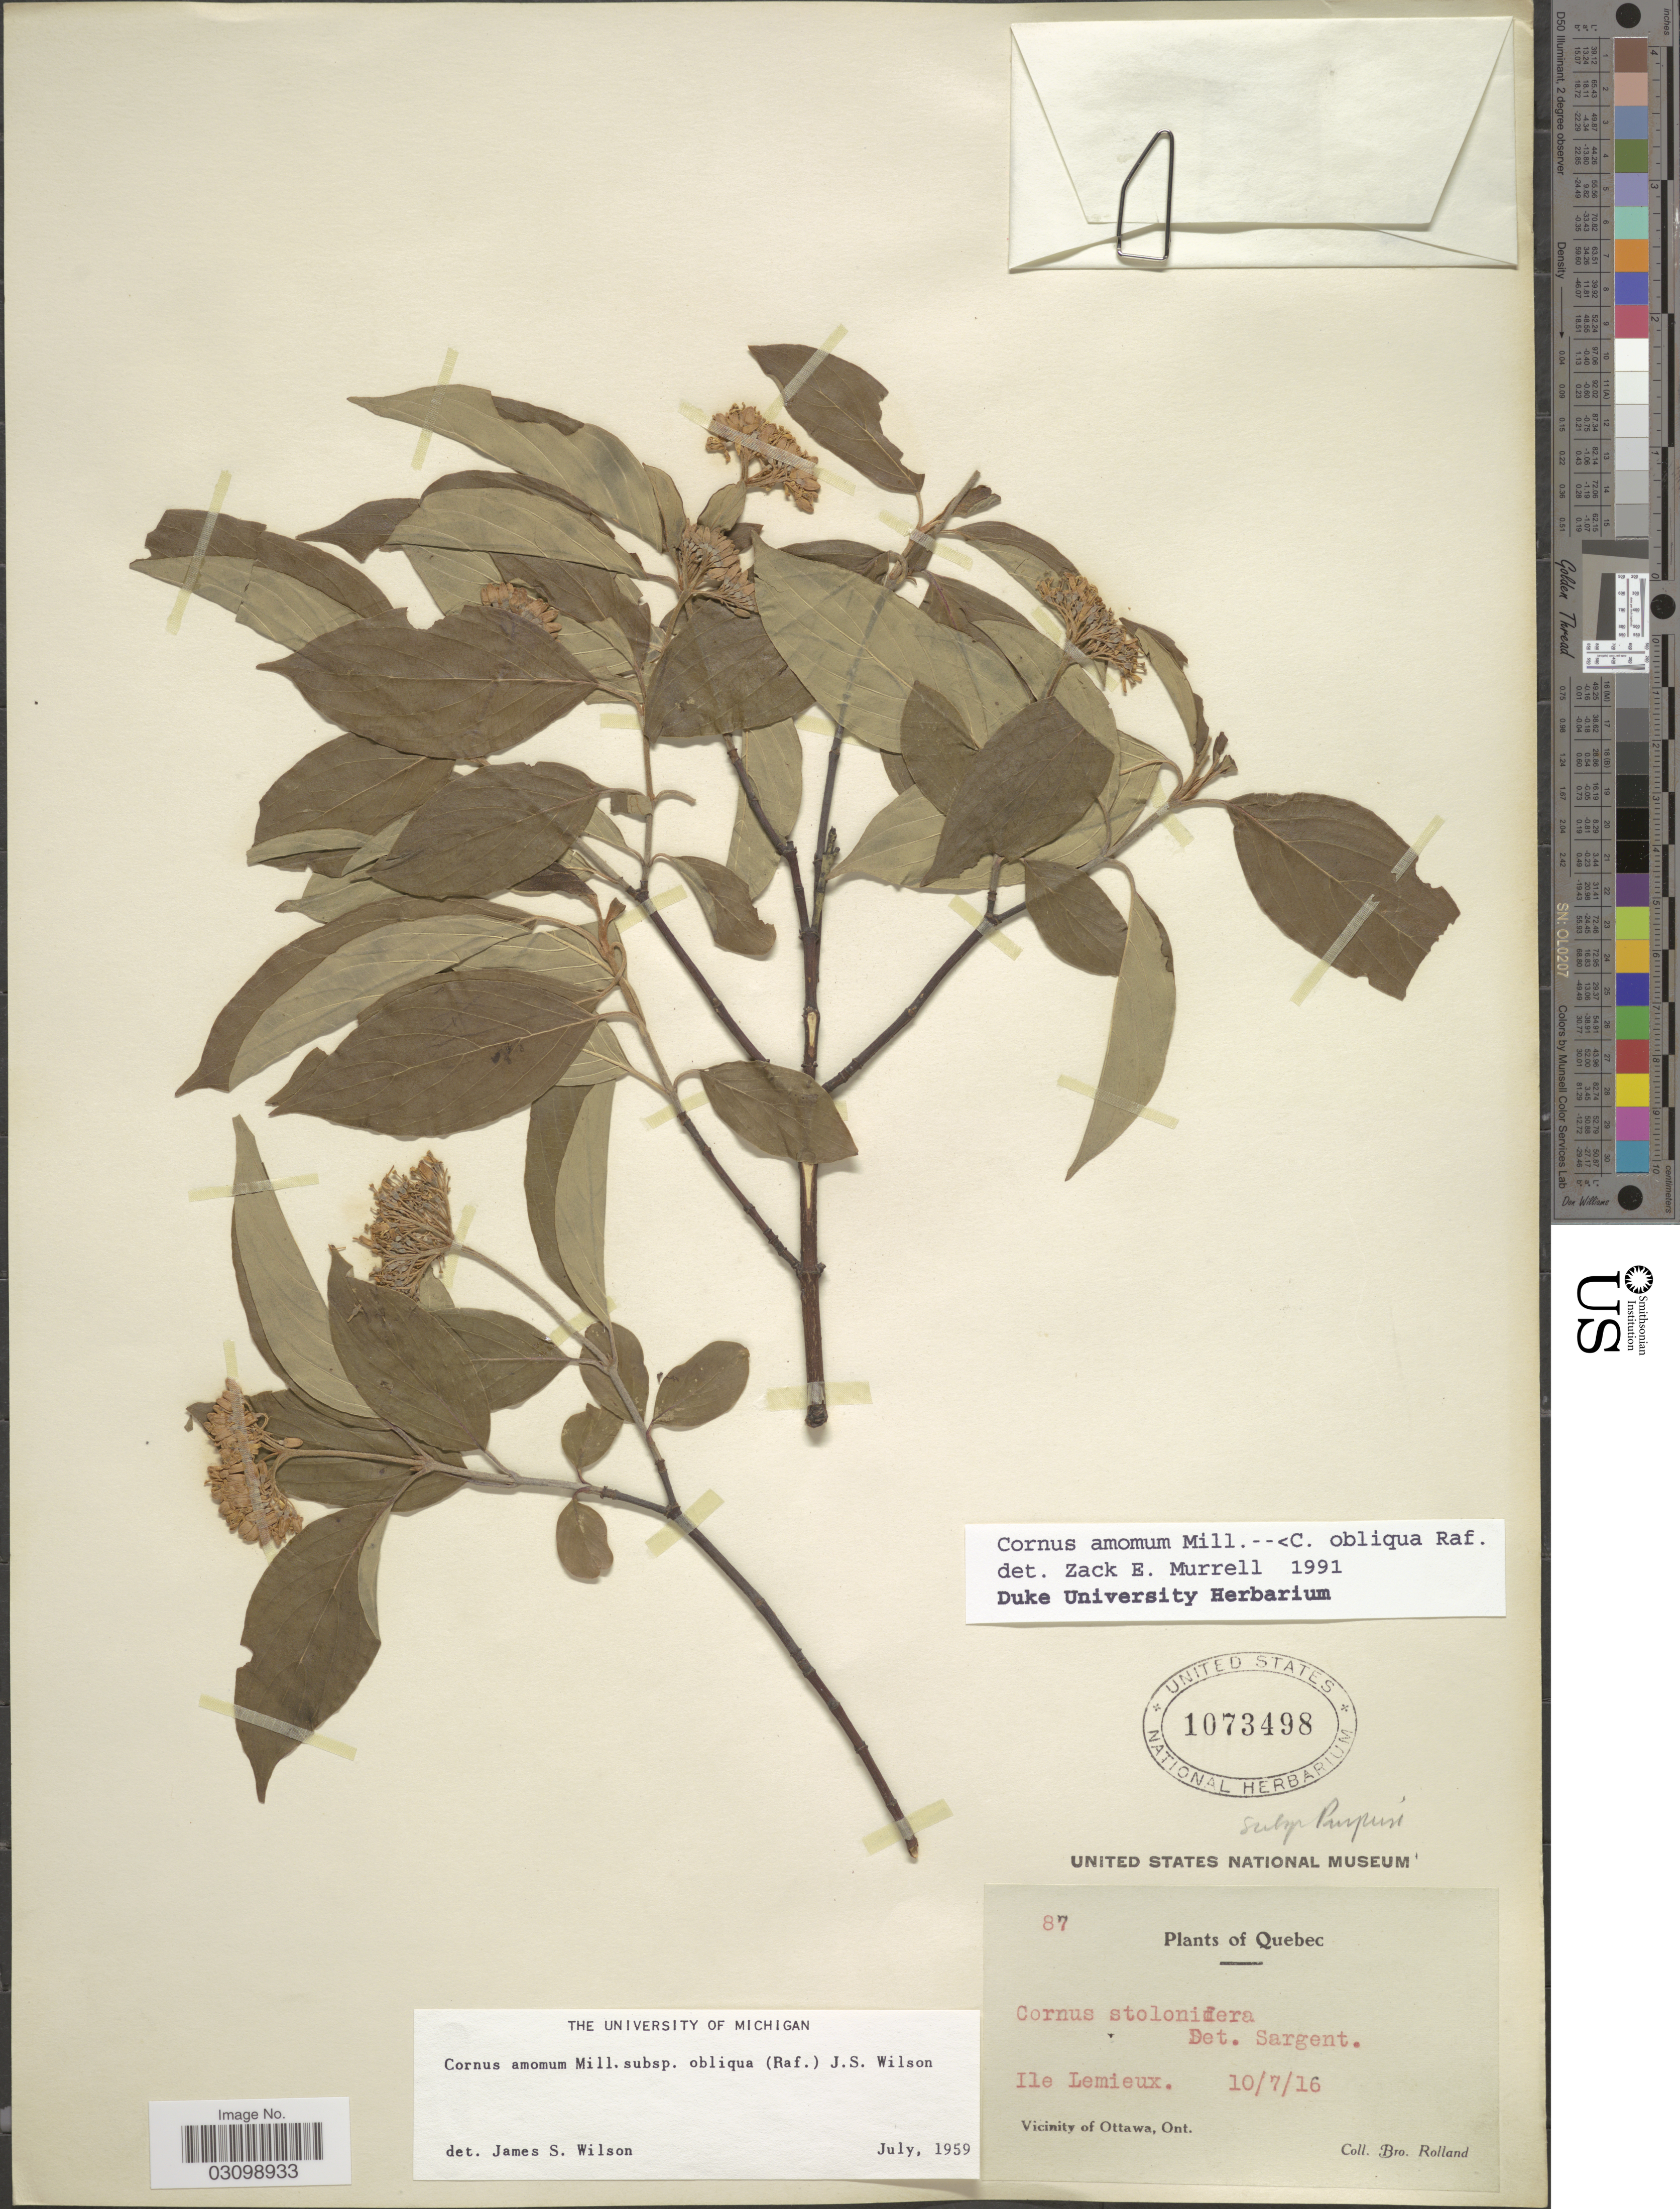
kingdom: Plantae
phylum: Tracheophyta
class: Magnoliopsida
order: Cornales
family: Cornaceae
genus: Cornus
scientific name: Cornus amomum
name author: Mill.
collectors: B. Rolland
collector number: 87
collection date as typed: Transcribed d/m/y: 10/7/16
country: Canada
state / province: Quebec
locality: Ile Lemiuex.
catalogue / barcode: US 1073498